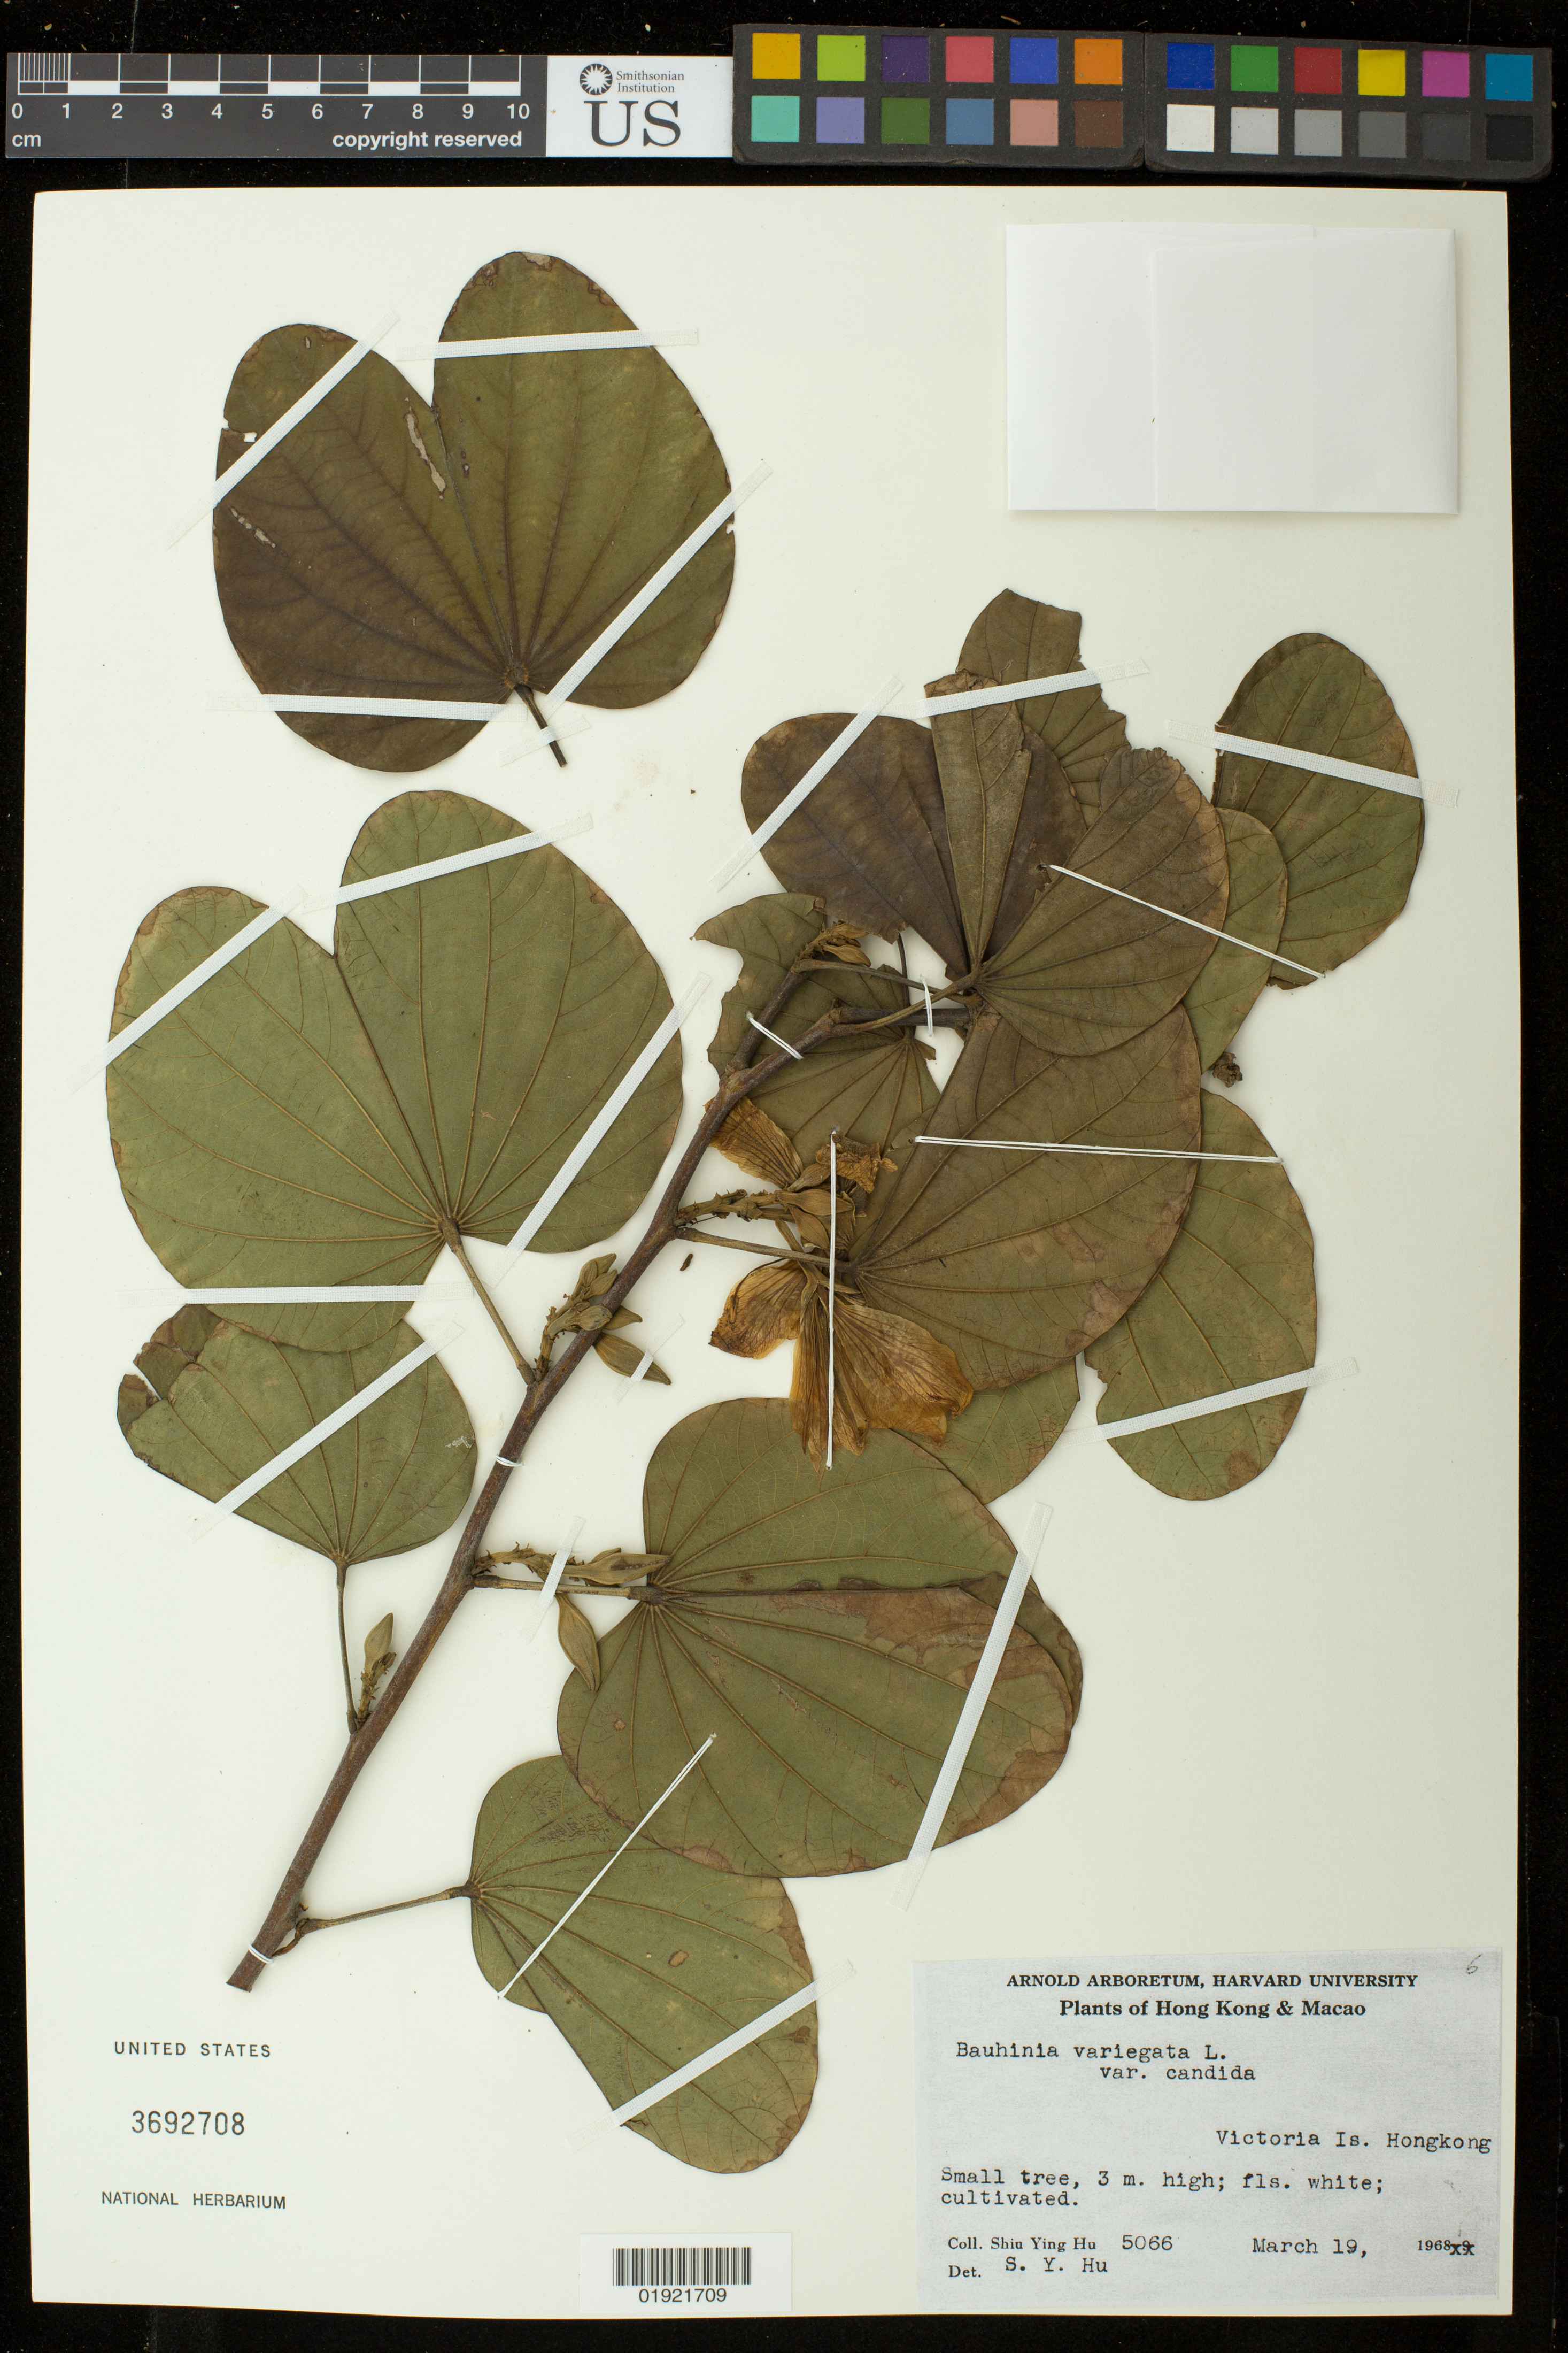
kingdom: Plantae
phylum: Tracheophyta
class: Magnoliopsida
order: Fabales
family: Fabaceae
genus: Bauhinia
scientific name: Bauhinia variegata var. candida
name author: (Aiton) Buch.-Ham.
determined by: Hu, S. Y.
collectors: S. Y. Hu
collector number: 5066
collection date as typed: March 19, 1968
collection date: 1968-03-19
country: China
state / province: Hong Kong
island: Victoria Island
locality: Victoria Island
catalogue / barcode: US 3692708